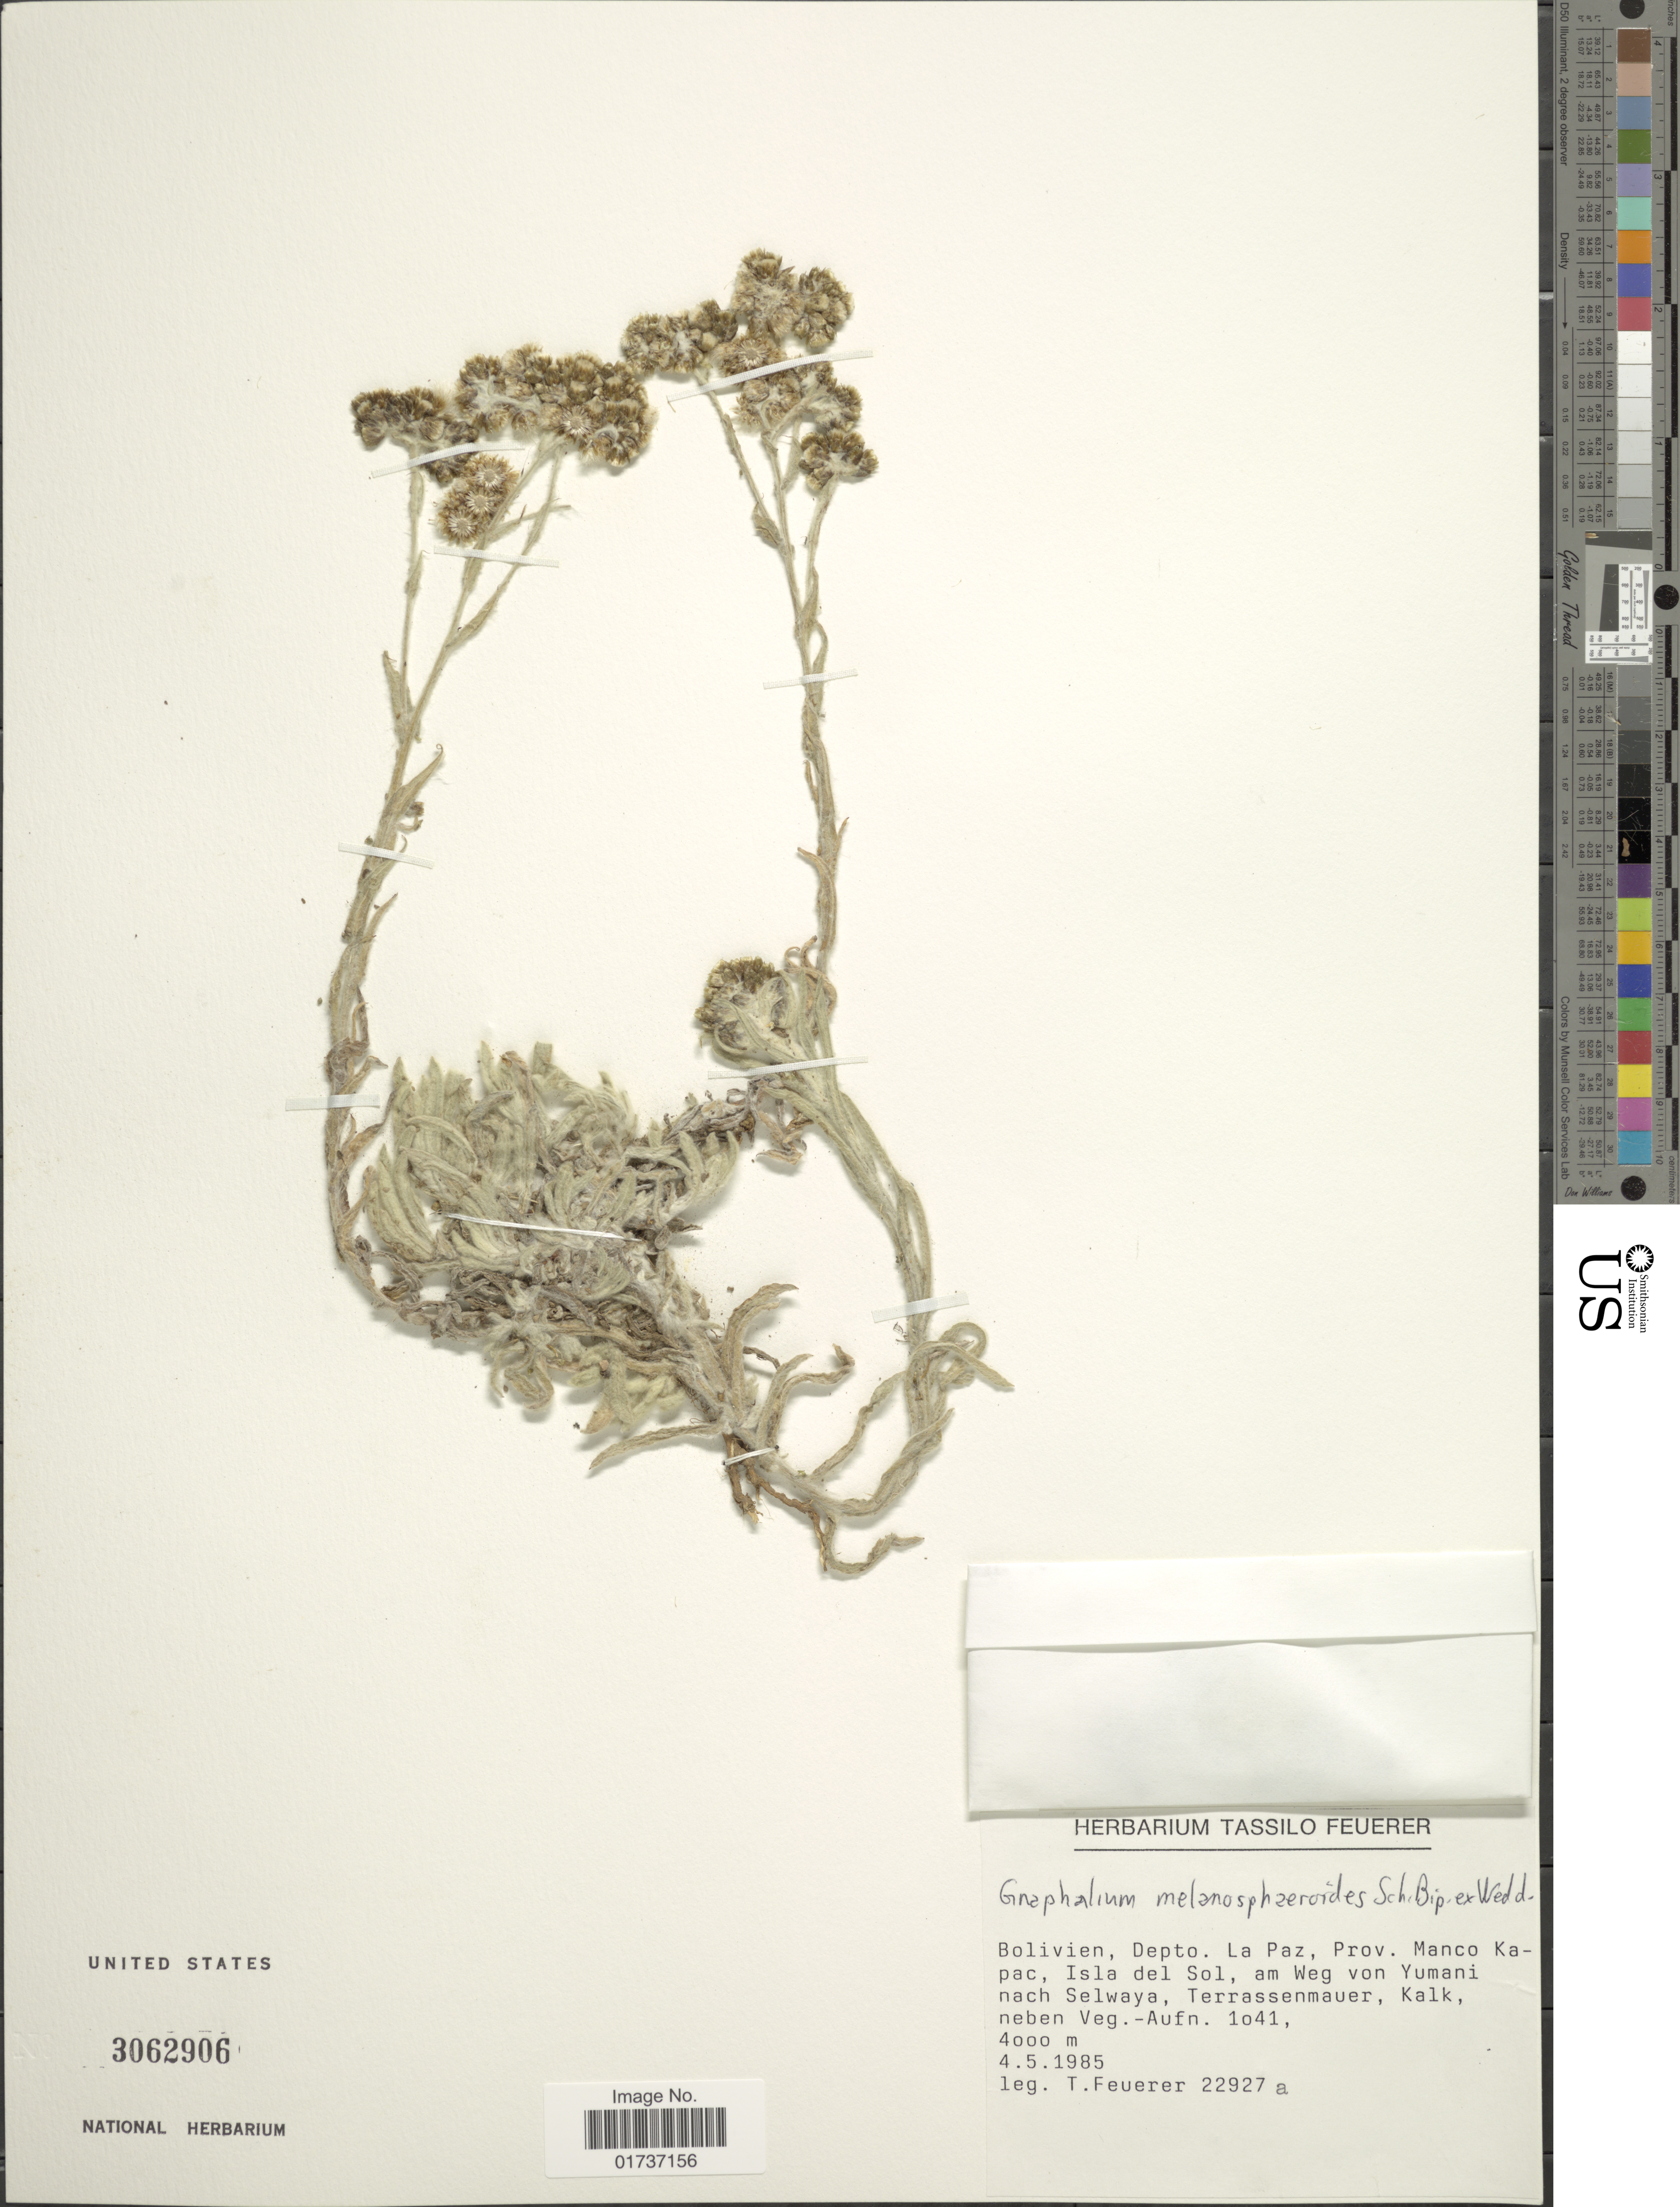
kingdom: Plantae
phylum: Tracheophyta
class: Magnoliopsida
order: Asterales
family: Asteraceae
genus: Gnaphalium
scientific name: Gnaphalium melanosphaeroides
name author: Sch. Bip. & Wedd.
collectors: T. Feuerer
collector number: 22927a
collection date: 1985-05-04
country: Bolivia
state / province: La Paz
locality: Depto La Paz, Prov. Manco Kapac, Isla del Sol, am Weg von YUmani nach Selwaya, terrassenmauer, Kalk, neben Veg.-Auf 1041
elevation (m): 4000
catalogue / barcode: US 3062906